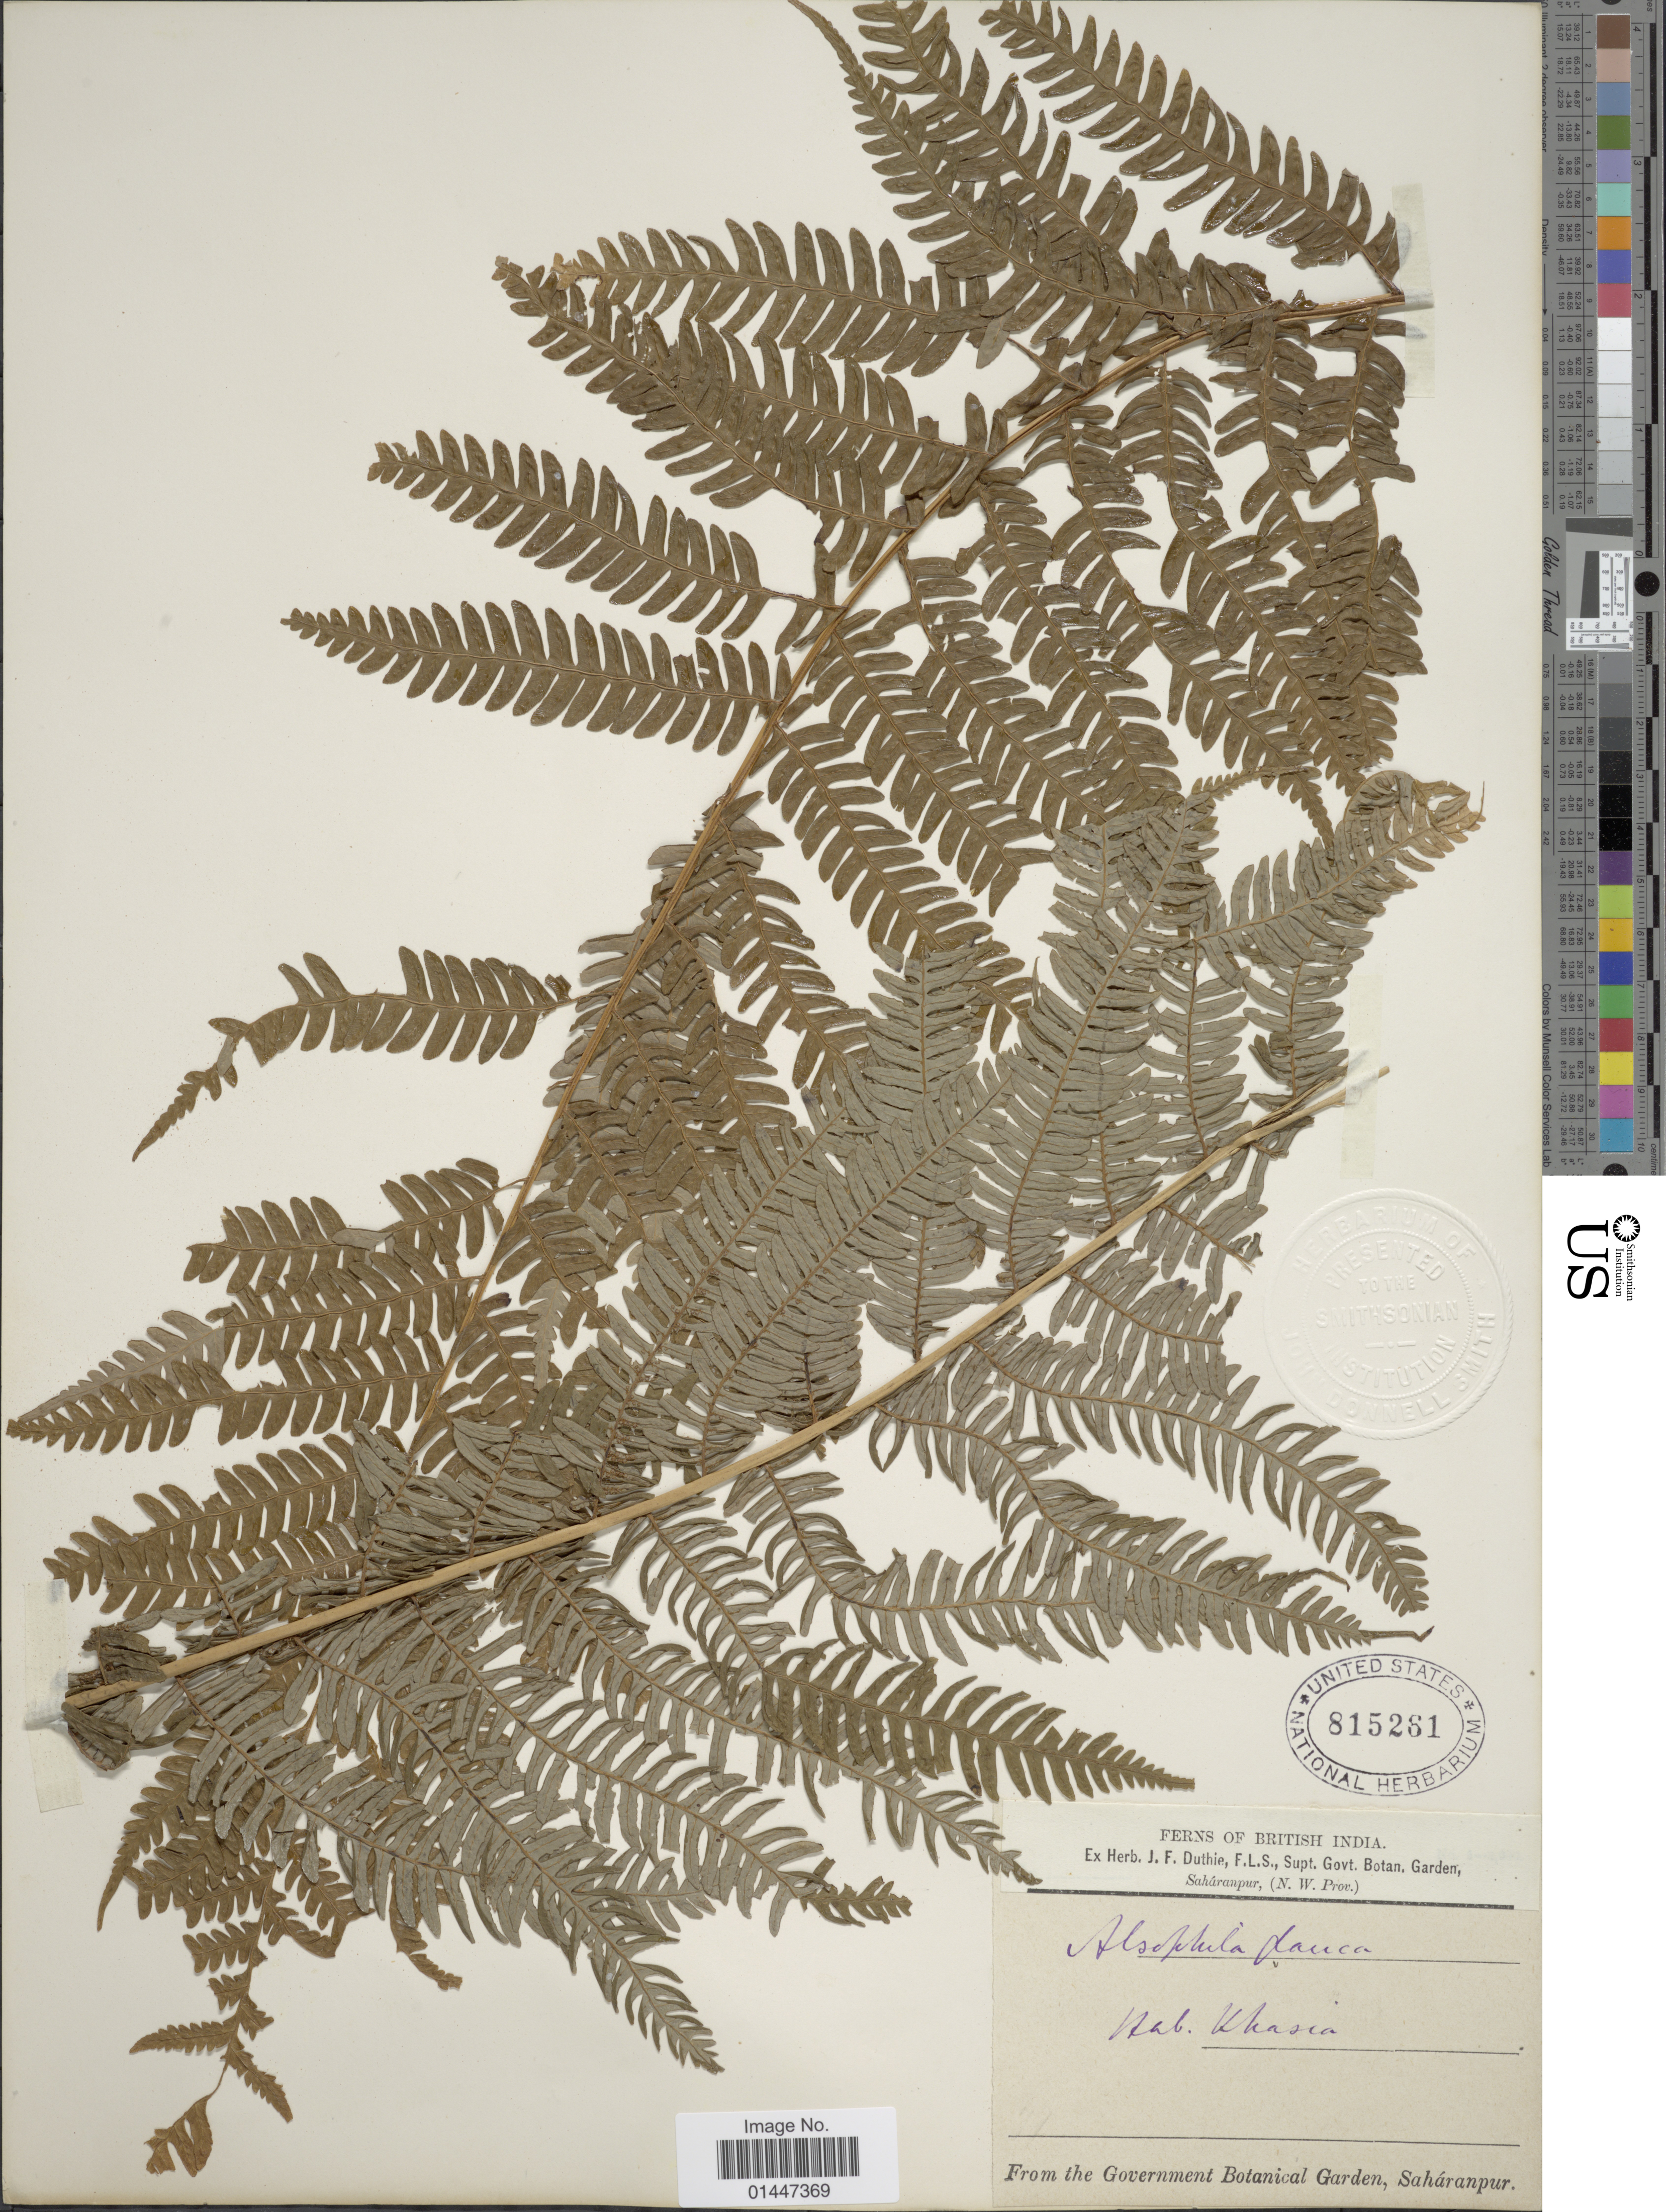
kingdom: Plantae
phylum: Tracheophyta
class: Polypodiopsida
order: Cyatheales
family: Cyatheaceae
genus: Sphaeropteris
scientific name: Sphaeropteris glauca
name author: (Blume) R.M. Tryon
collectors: ex herb. J. F. Duthie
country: India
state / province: Meghalaya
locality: British India. Khasia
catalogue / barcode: US 815261